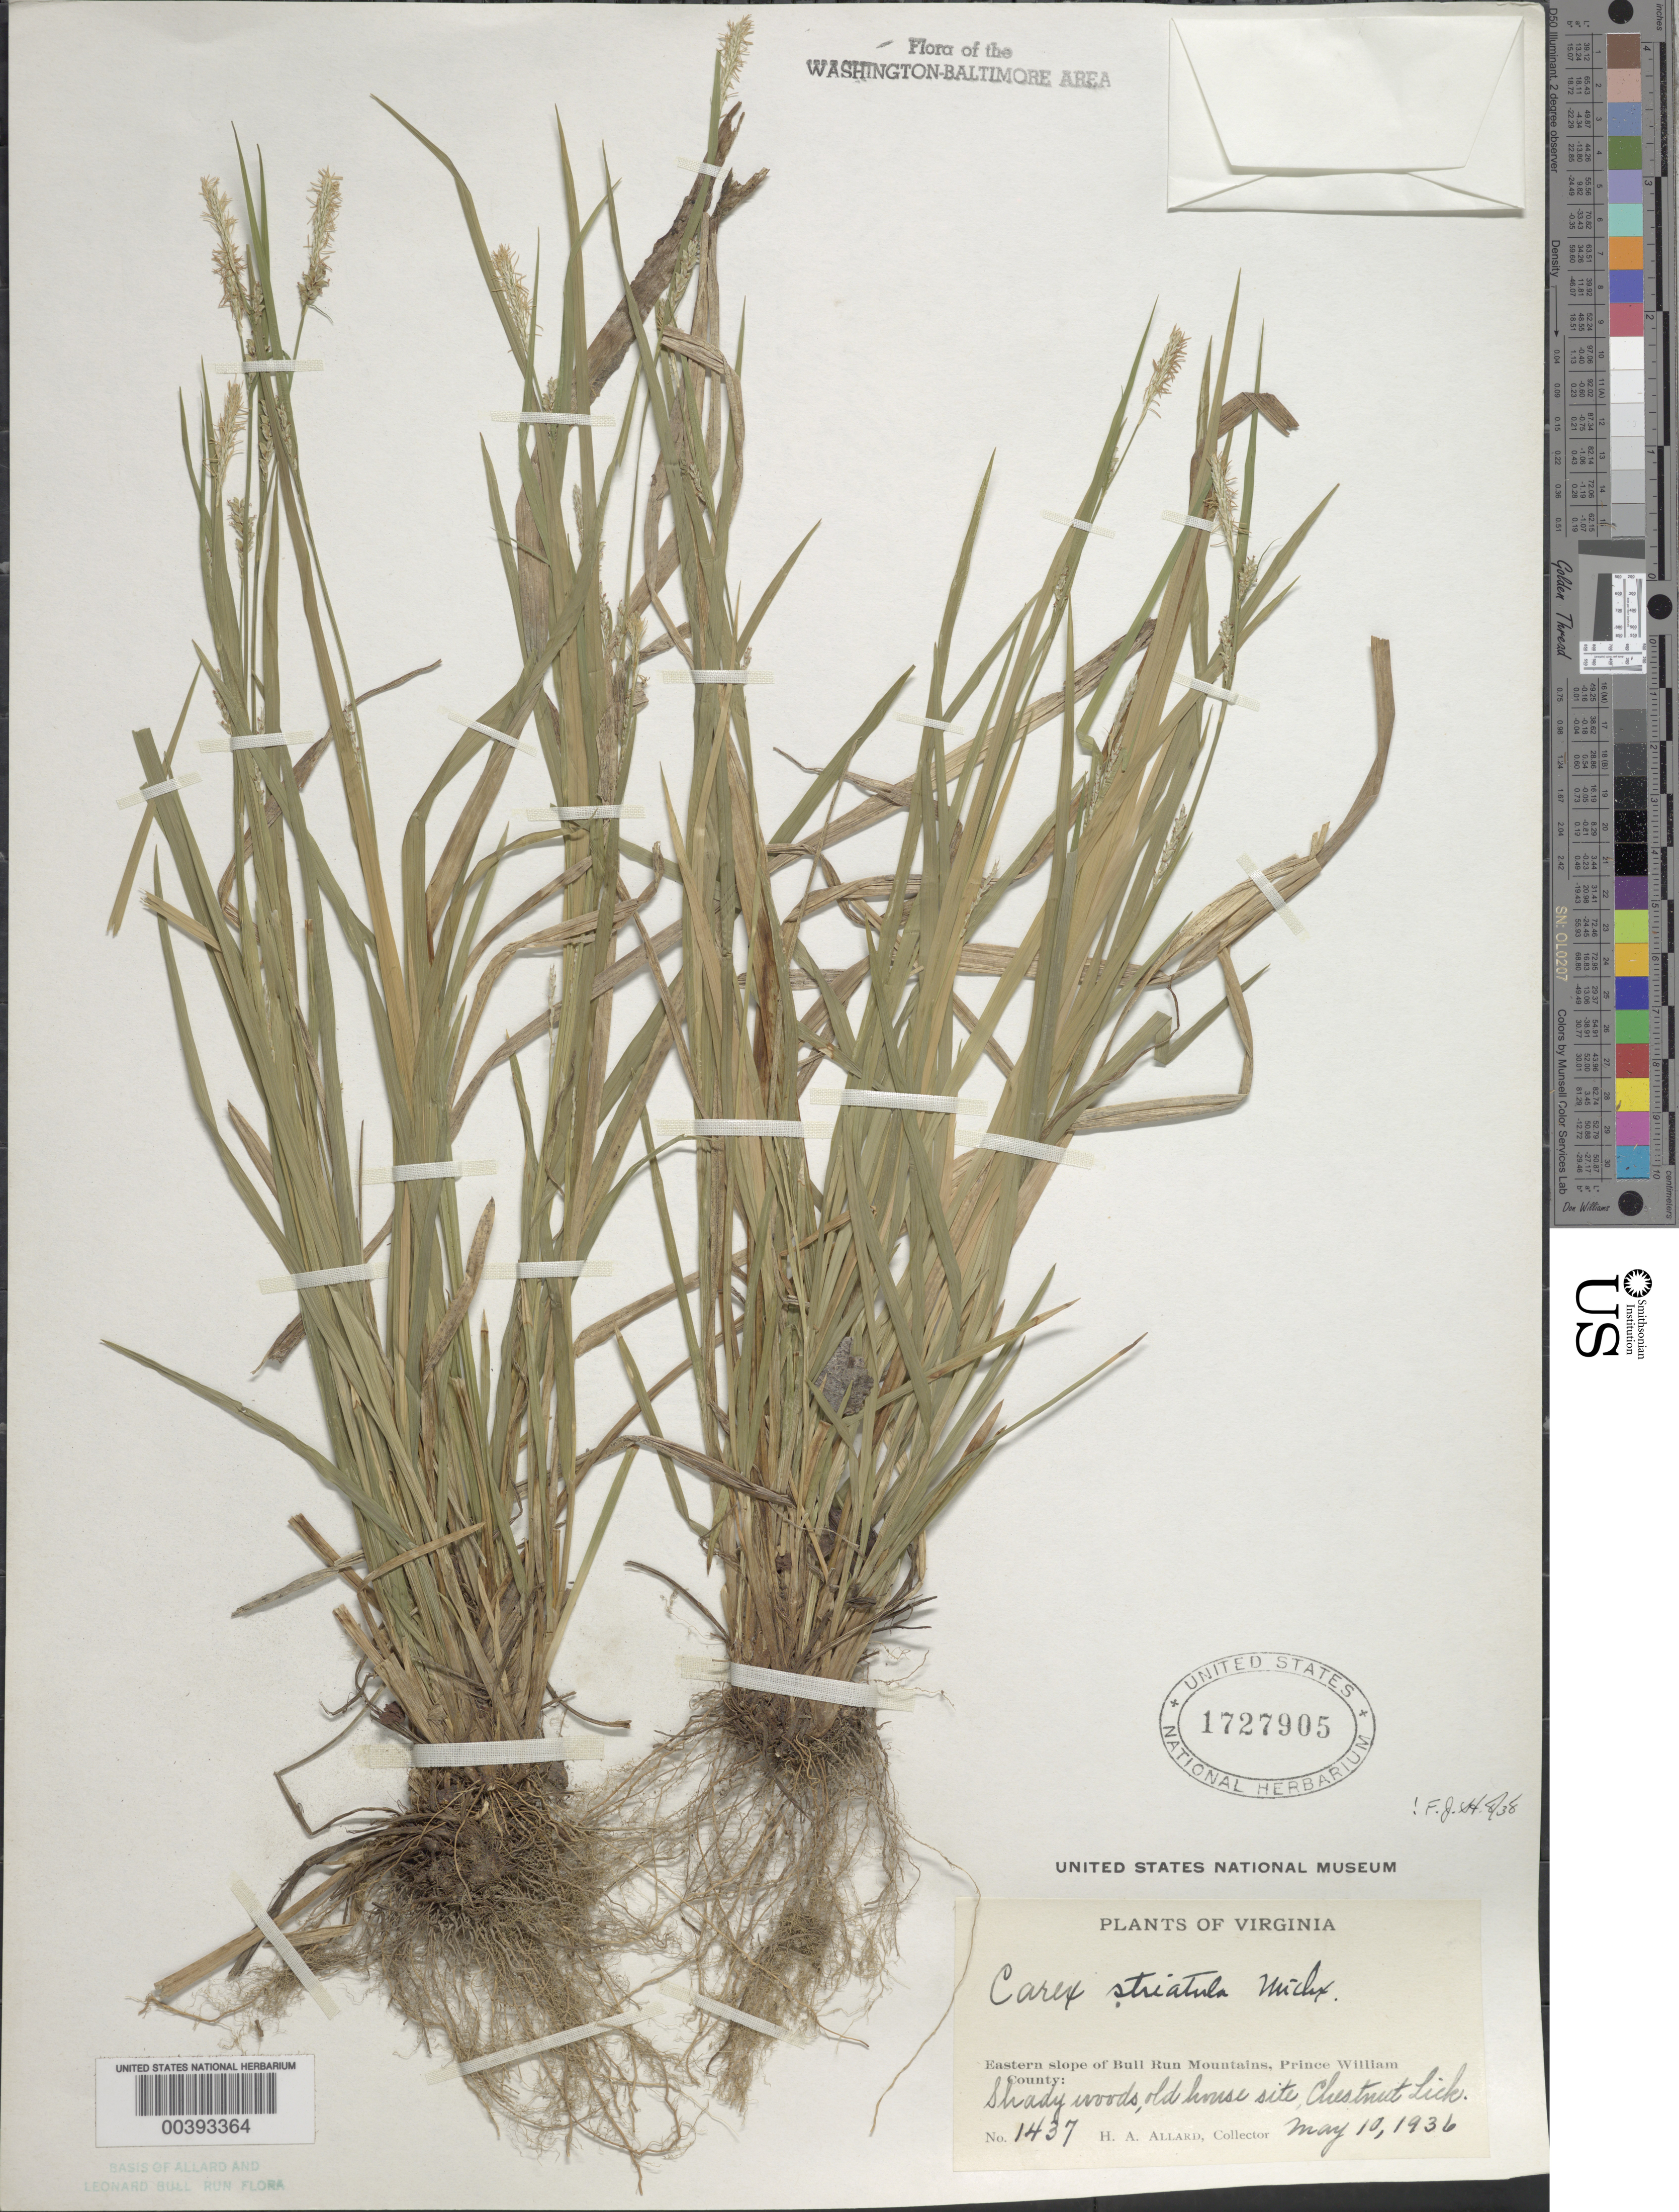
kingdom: Plantae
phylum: Tracheophyta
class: Liliopsida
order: Poales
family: Cyperaceae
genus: Carex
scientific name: Carex striatula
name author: Michx.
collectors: H. A. Allard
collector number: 1437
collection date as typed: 10 May 1936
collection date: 1936-05-10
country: United States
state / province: Virginia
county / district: Prince William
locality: Chestnut Lick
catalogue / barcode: US 1727905